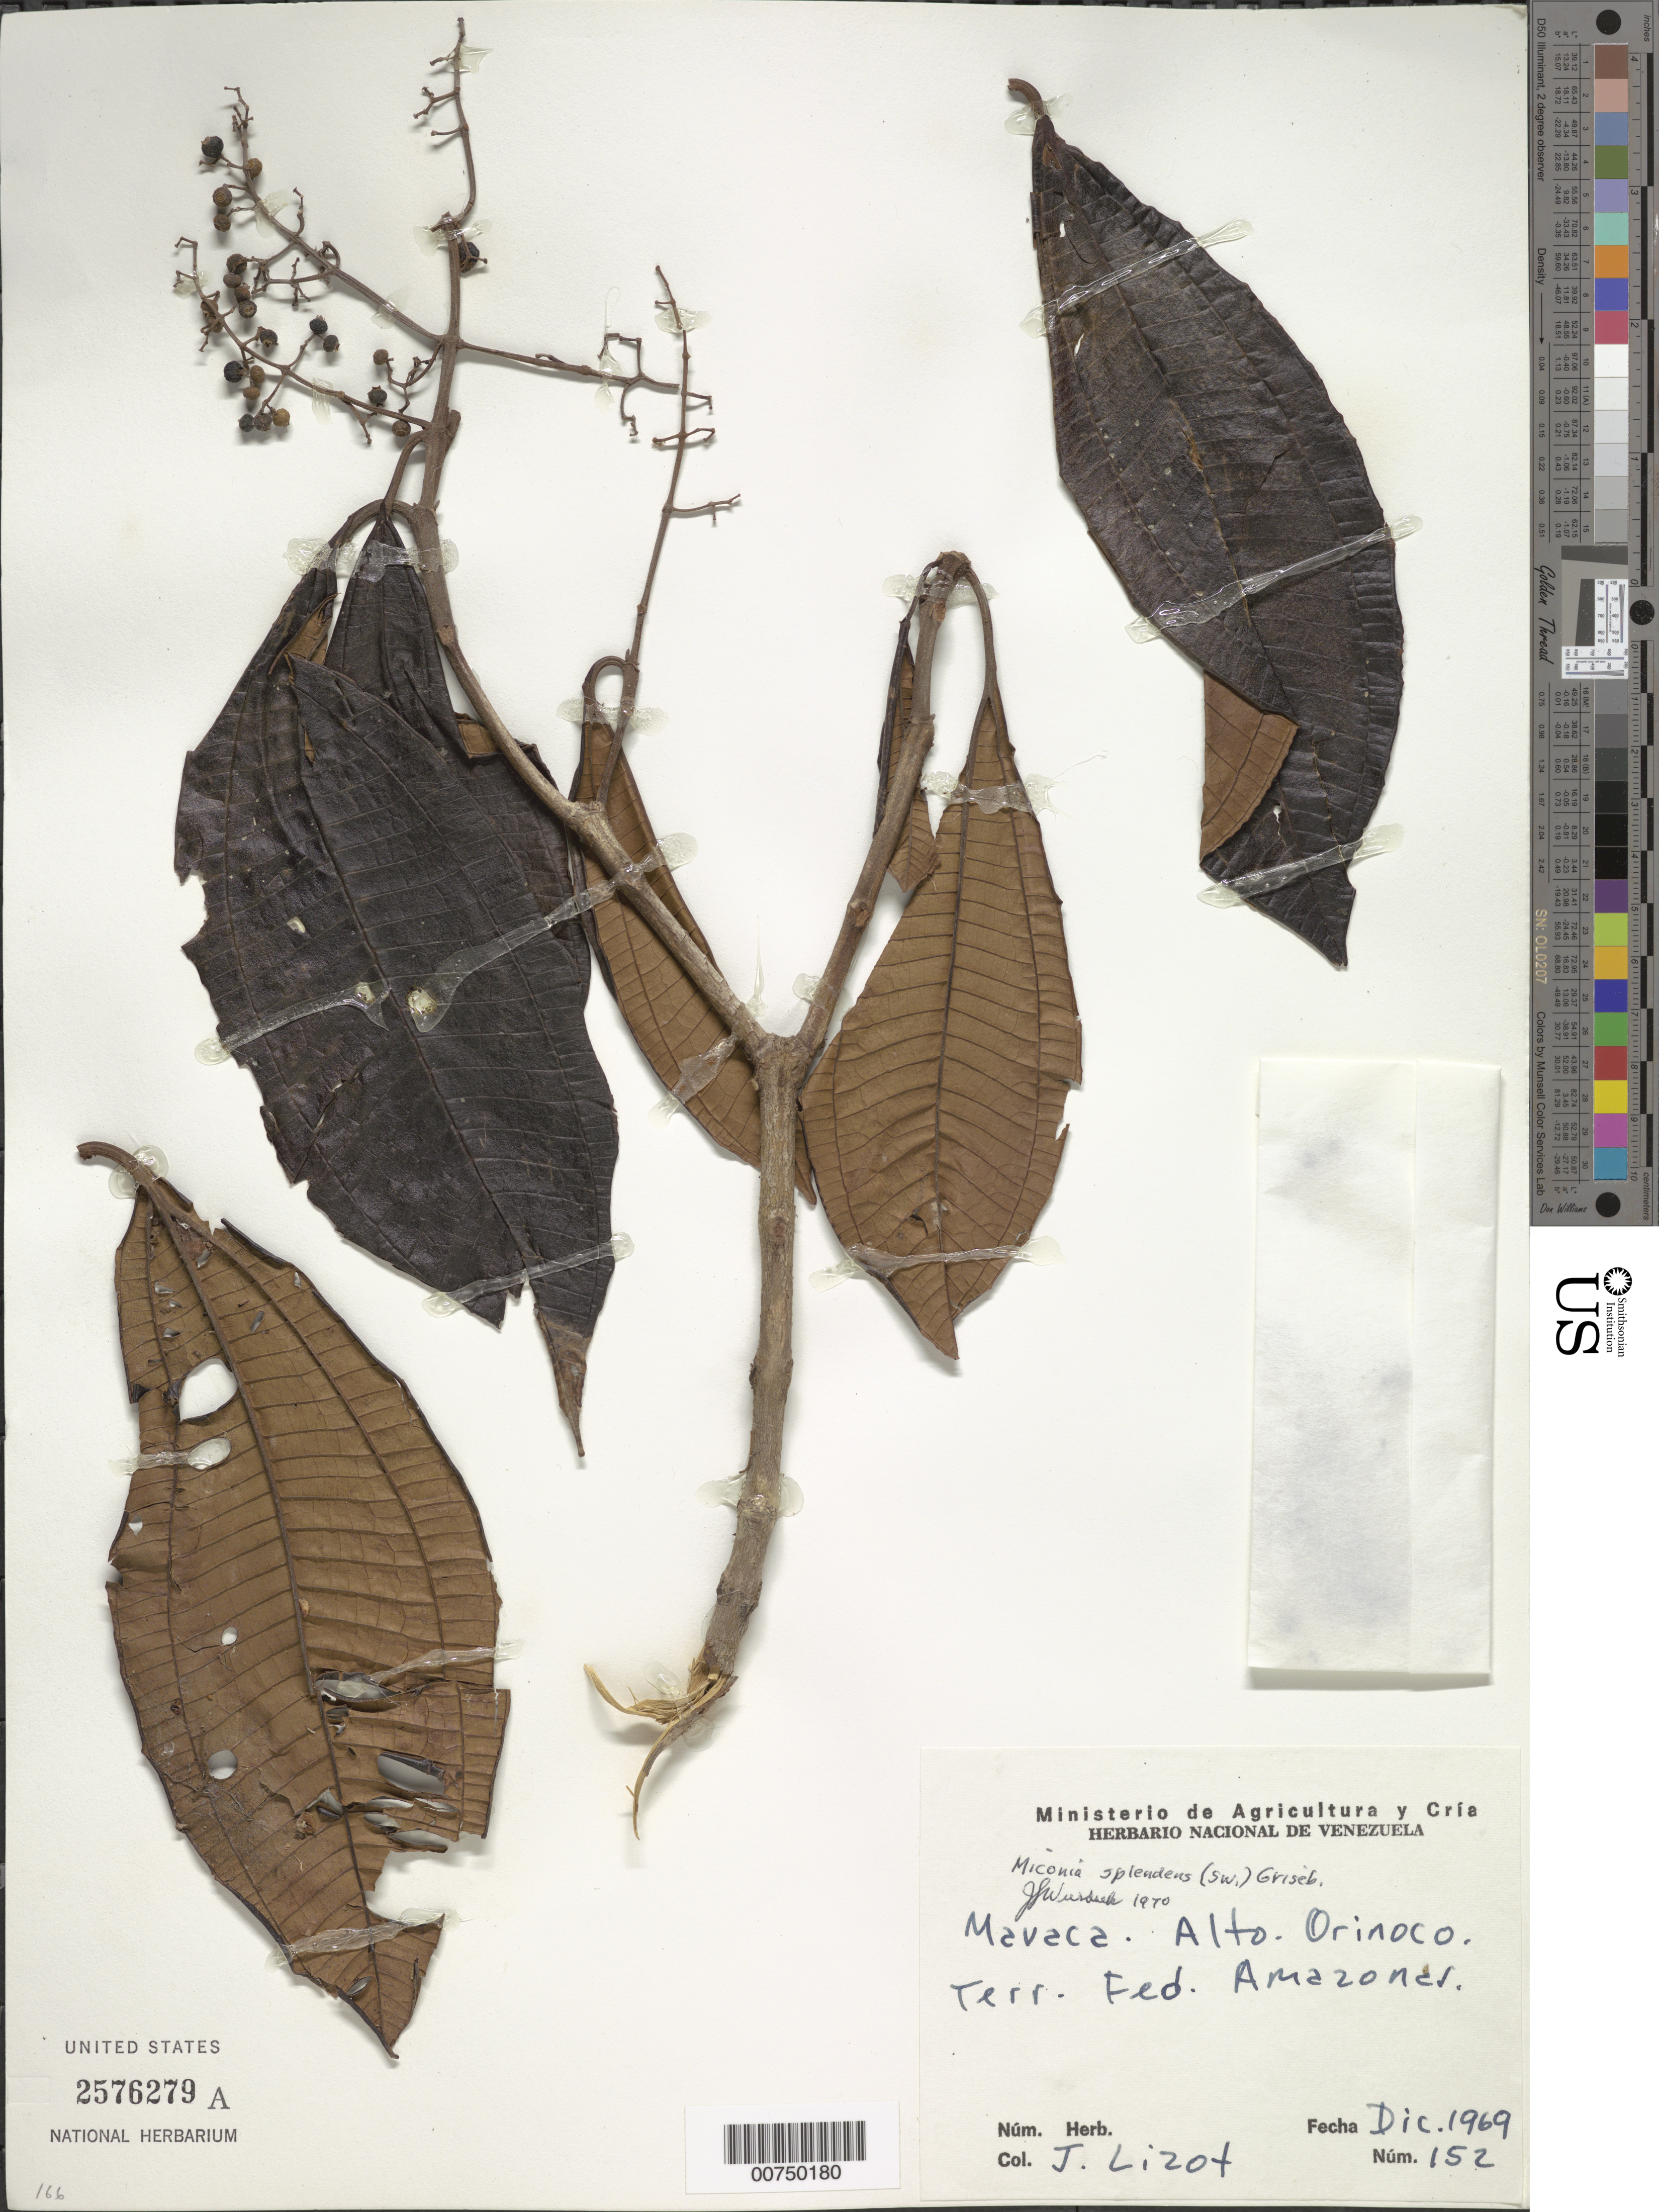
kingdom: Plantae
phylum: Tracheophyta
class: Magnoliopsida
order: Myrtales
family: Melastomataceae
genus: Miconia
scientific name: Miconia splendens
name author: (Sw.) Griseb.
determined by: Wurdack, John J., (US), US (UNITED STATES)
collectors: J. Lizot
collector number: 152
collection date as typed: Dec-69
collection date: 1969-12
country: Venezuela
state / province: Amazonas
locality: Mavaca, Alto Orinoco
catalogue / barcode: US 2576279A